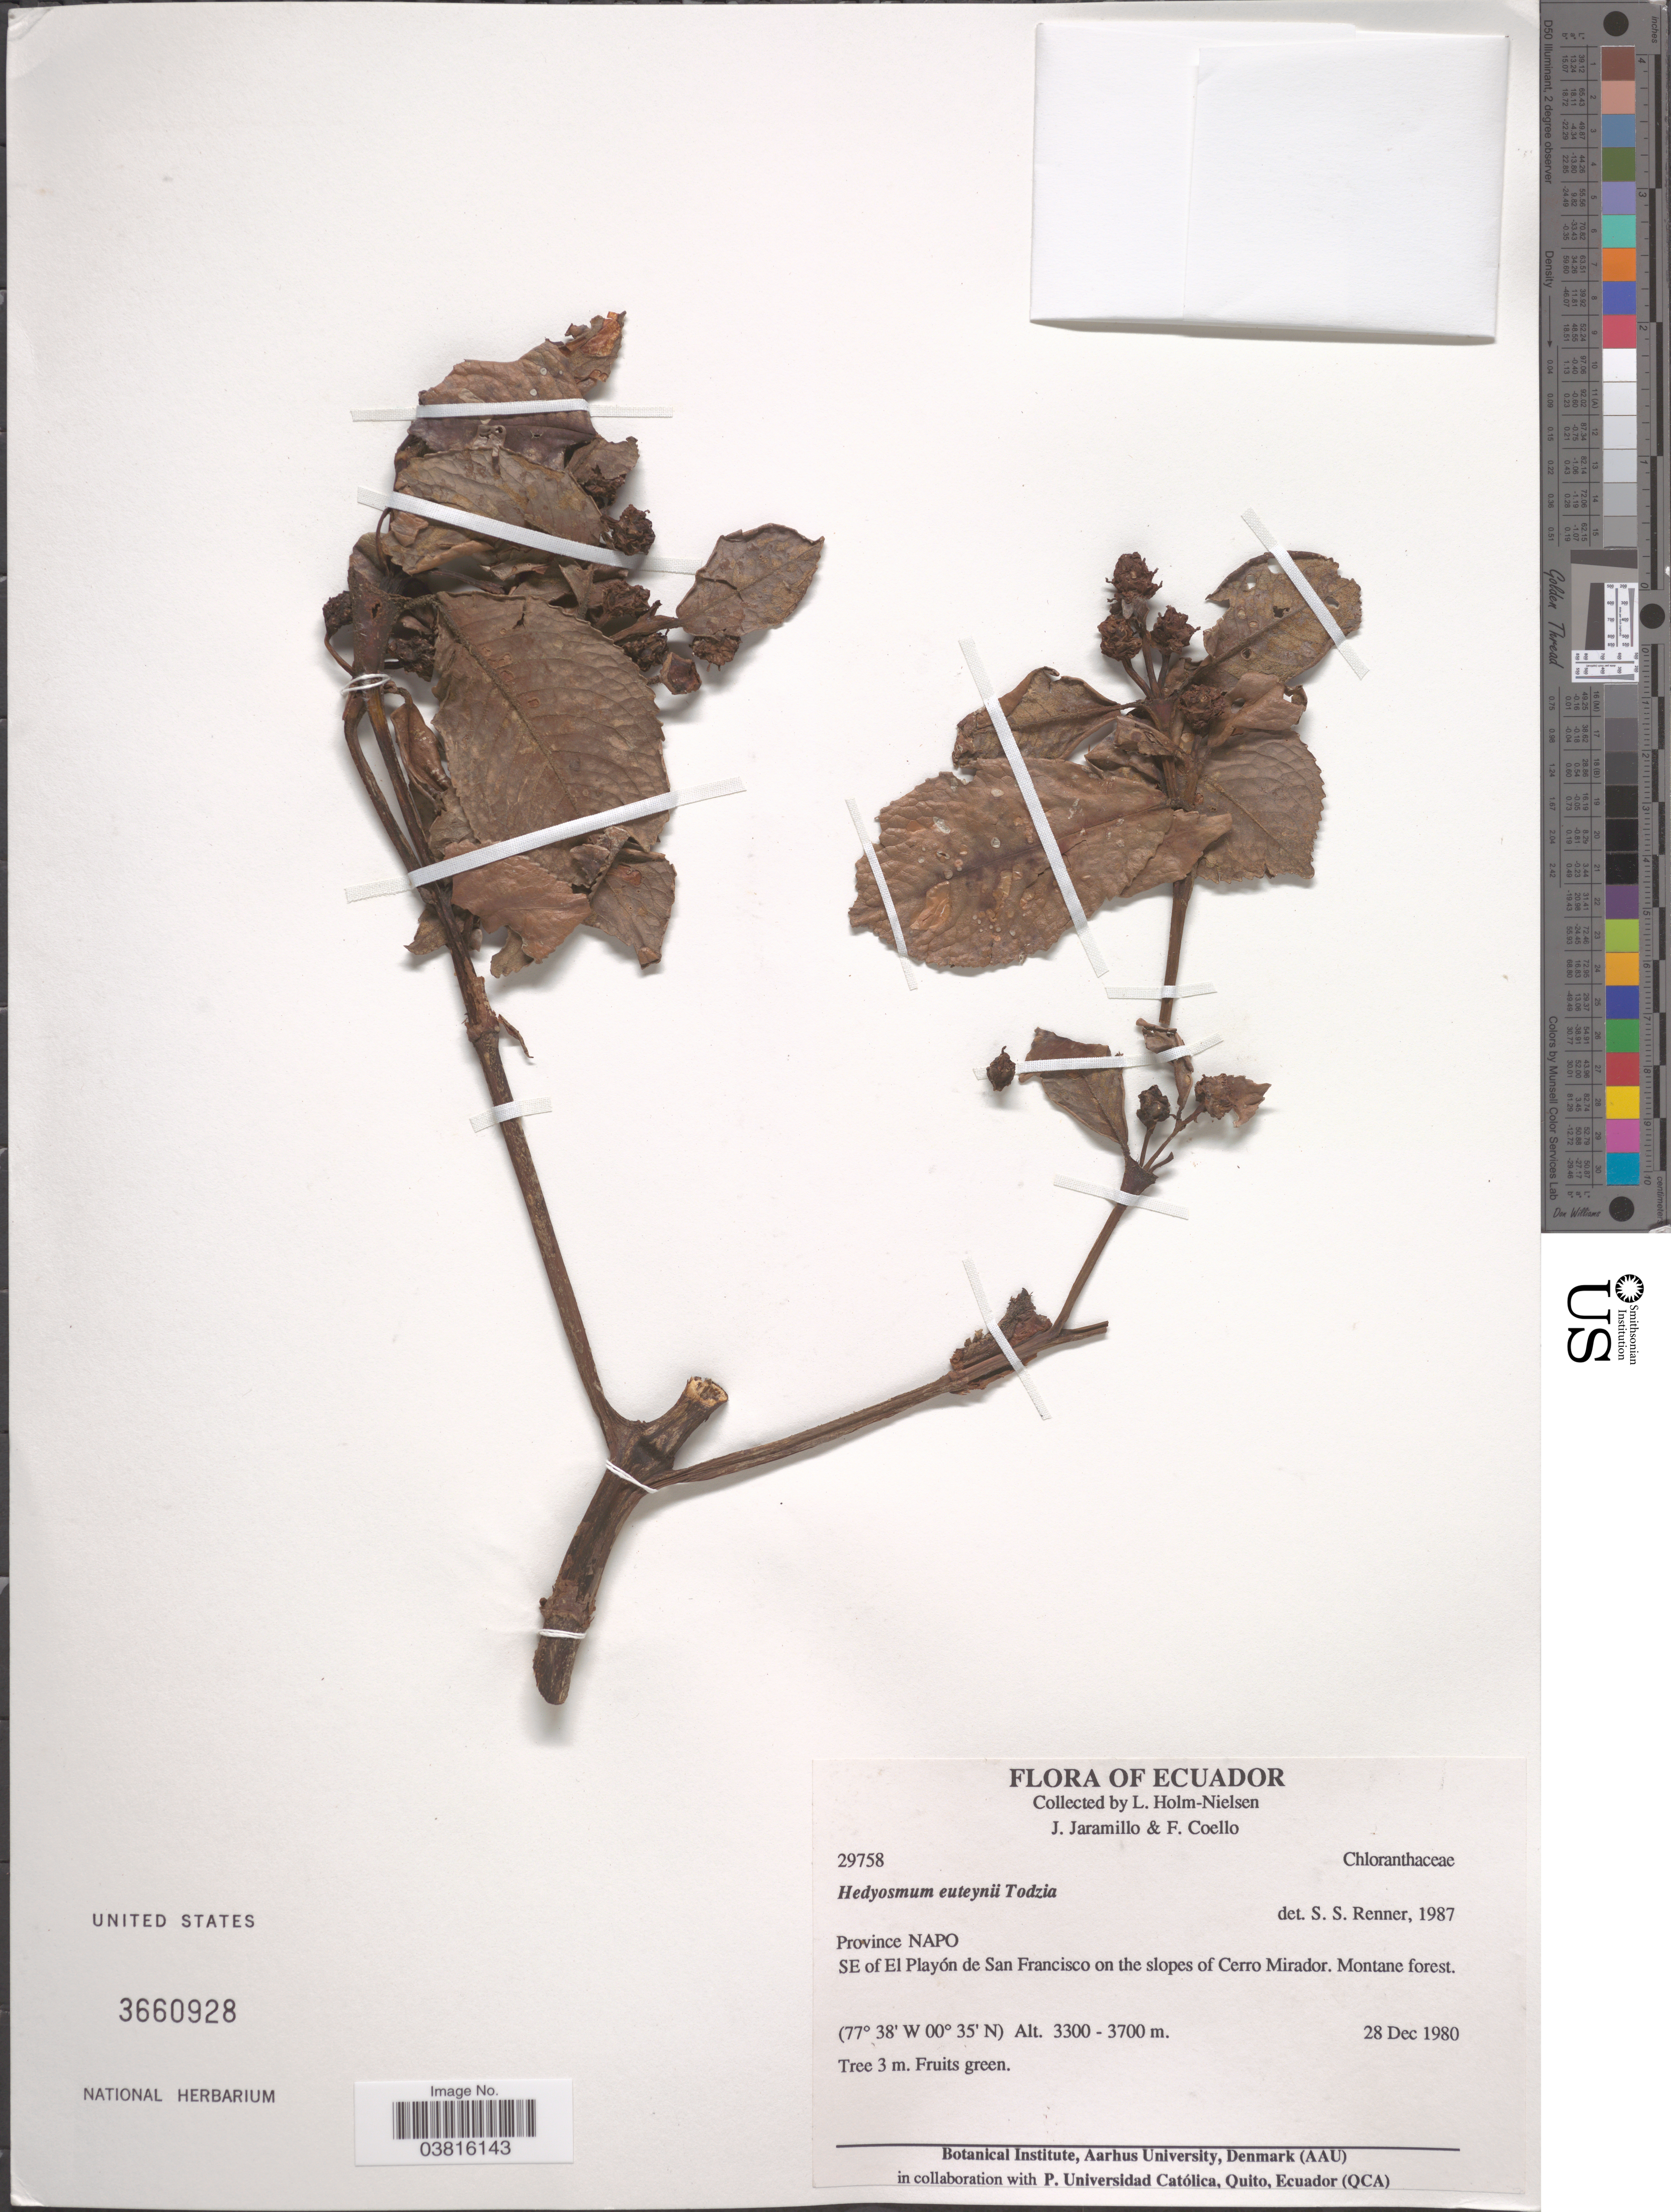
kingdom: Plantae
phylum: Tracheophyta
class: Magnoliopsida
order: Chloranthales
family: Chloranthaceae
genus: Hedyosmum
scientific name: Hedyosmum luteynii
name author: Todzia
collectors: L. Holm-Nielsen, J. Jaramillo & F. Coello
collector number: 29758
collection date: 1980-12-28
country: Ecuador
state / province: Napo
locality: SE of El Playón de San Francisco on the slopes of Cerro Mirador.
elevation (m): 3300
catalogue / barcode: US 3660928